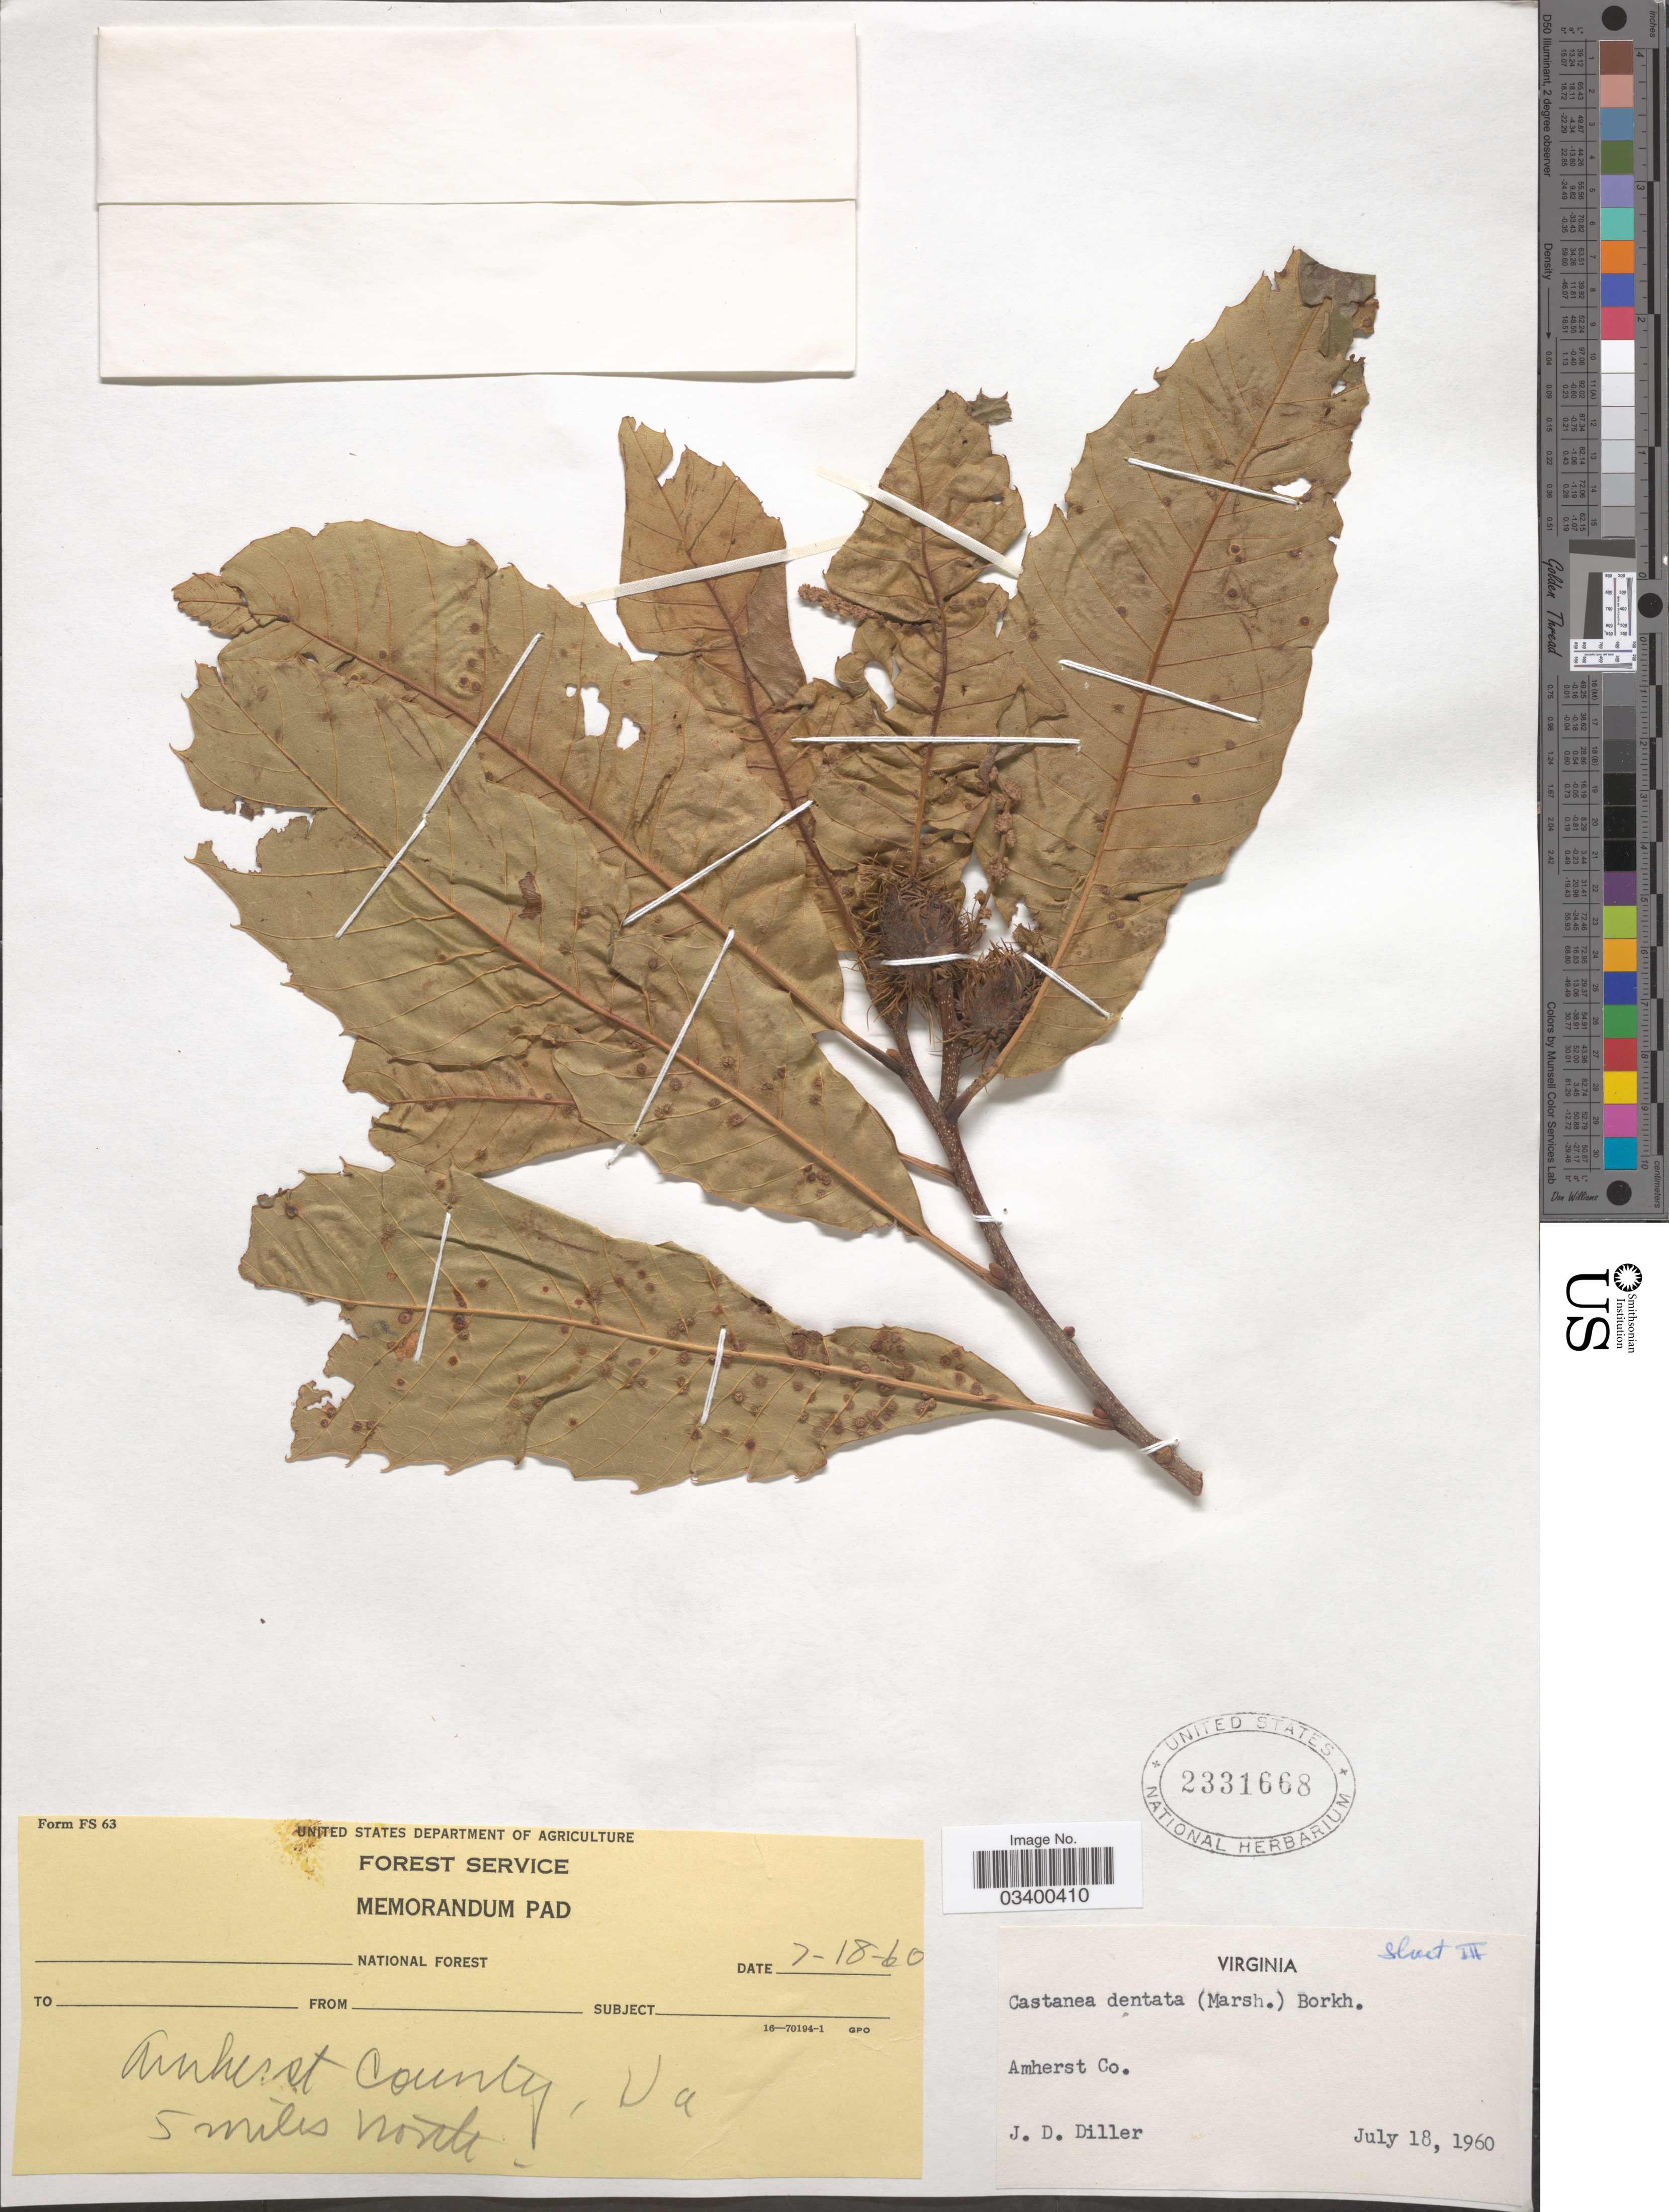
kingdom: Plantae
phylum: Tracheophyta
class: Magnoliopsida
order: Fagales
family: Fagaceae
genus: Castanea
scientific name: Castanea dentata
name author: (Marshall) Borkh.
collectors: J. Diller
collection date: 1960-07-18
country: United States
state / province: Virginia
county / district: Amherst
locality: Amherst County, Va. 5 miles north.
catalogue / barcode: US 2331668